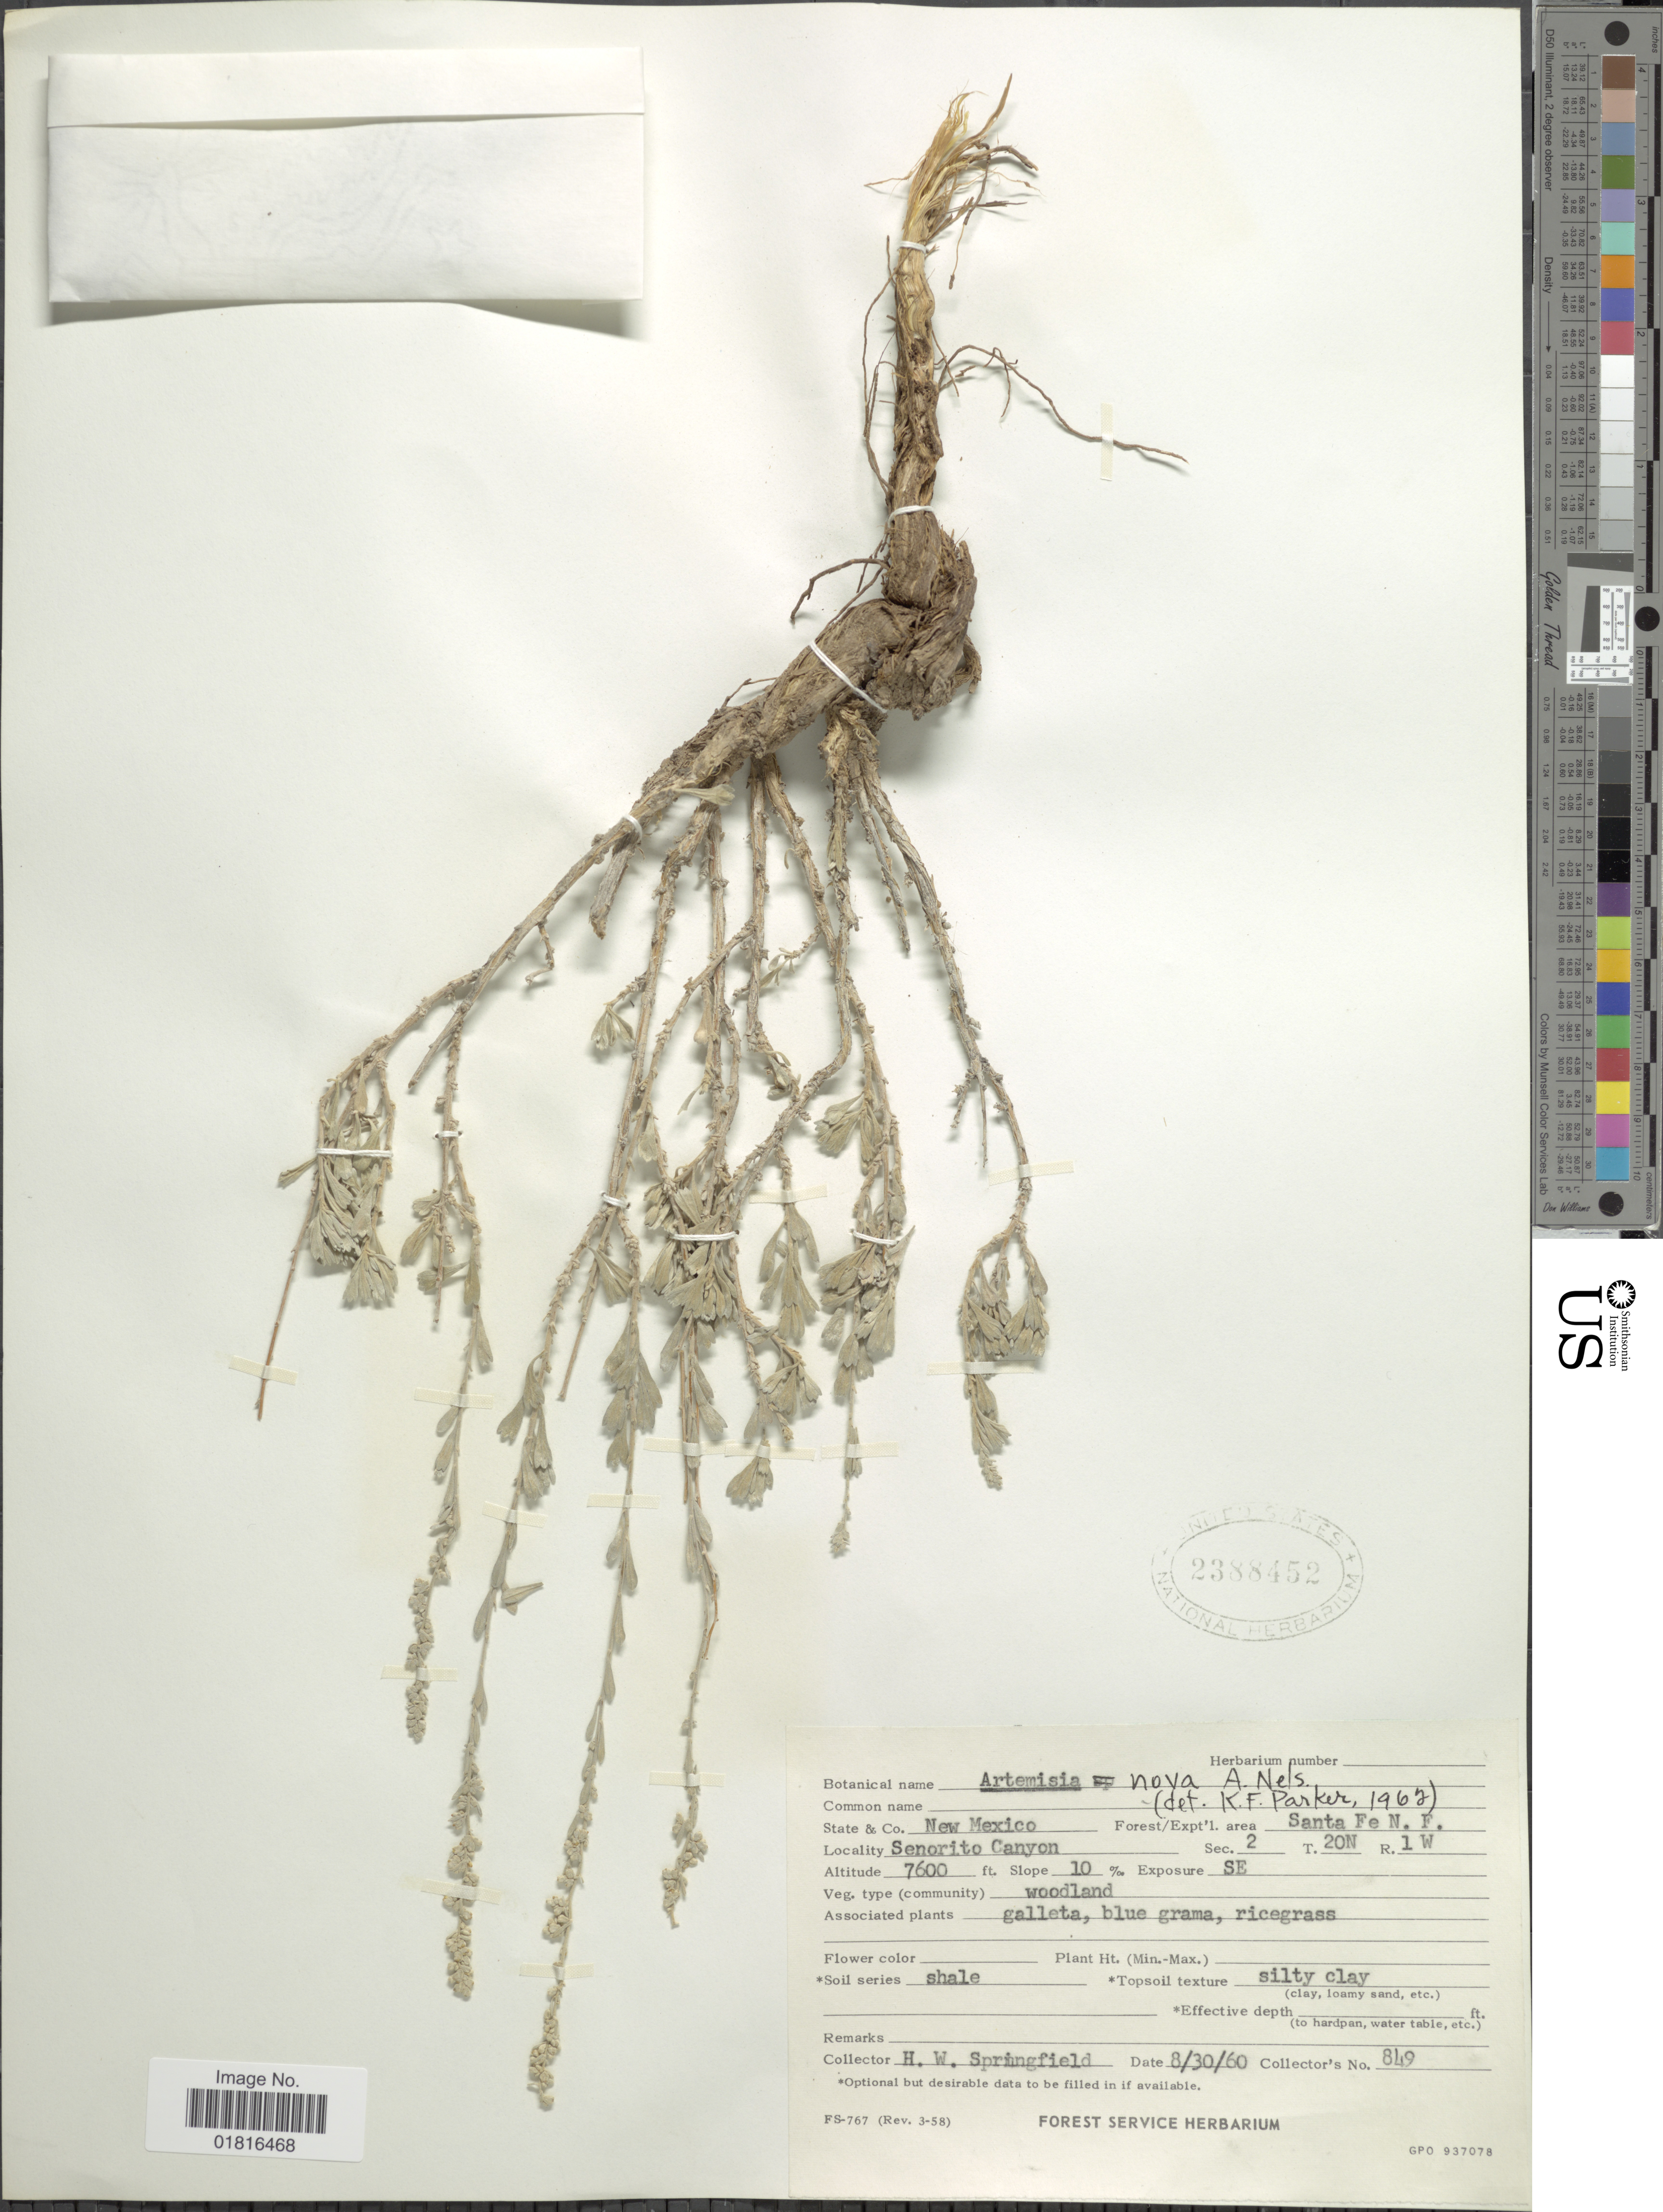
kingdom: Plantae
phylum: Tracheophyta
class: Magnoliopsida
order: Asterales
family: Asteraceae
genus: Artemisia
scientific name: Artemisia nova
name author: A. Nelson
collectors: H. Springfield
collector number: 849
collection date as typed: Transcribed d/m/y: 30/8/60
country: United States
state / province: New Mexico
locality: Santa Fe N. F., Senorito Canyon, Sec. 2 T.20N R1 W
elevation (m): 2316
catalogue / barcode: US 2388452